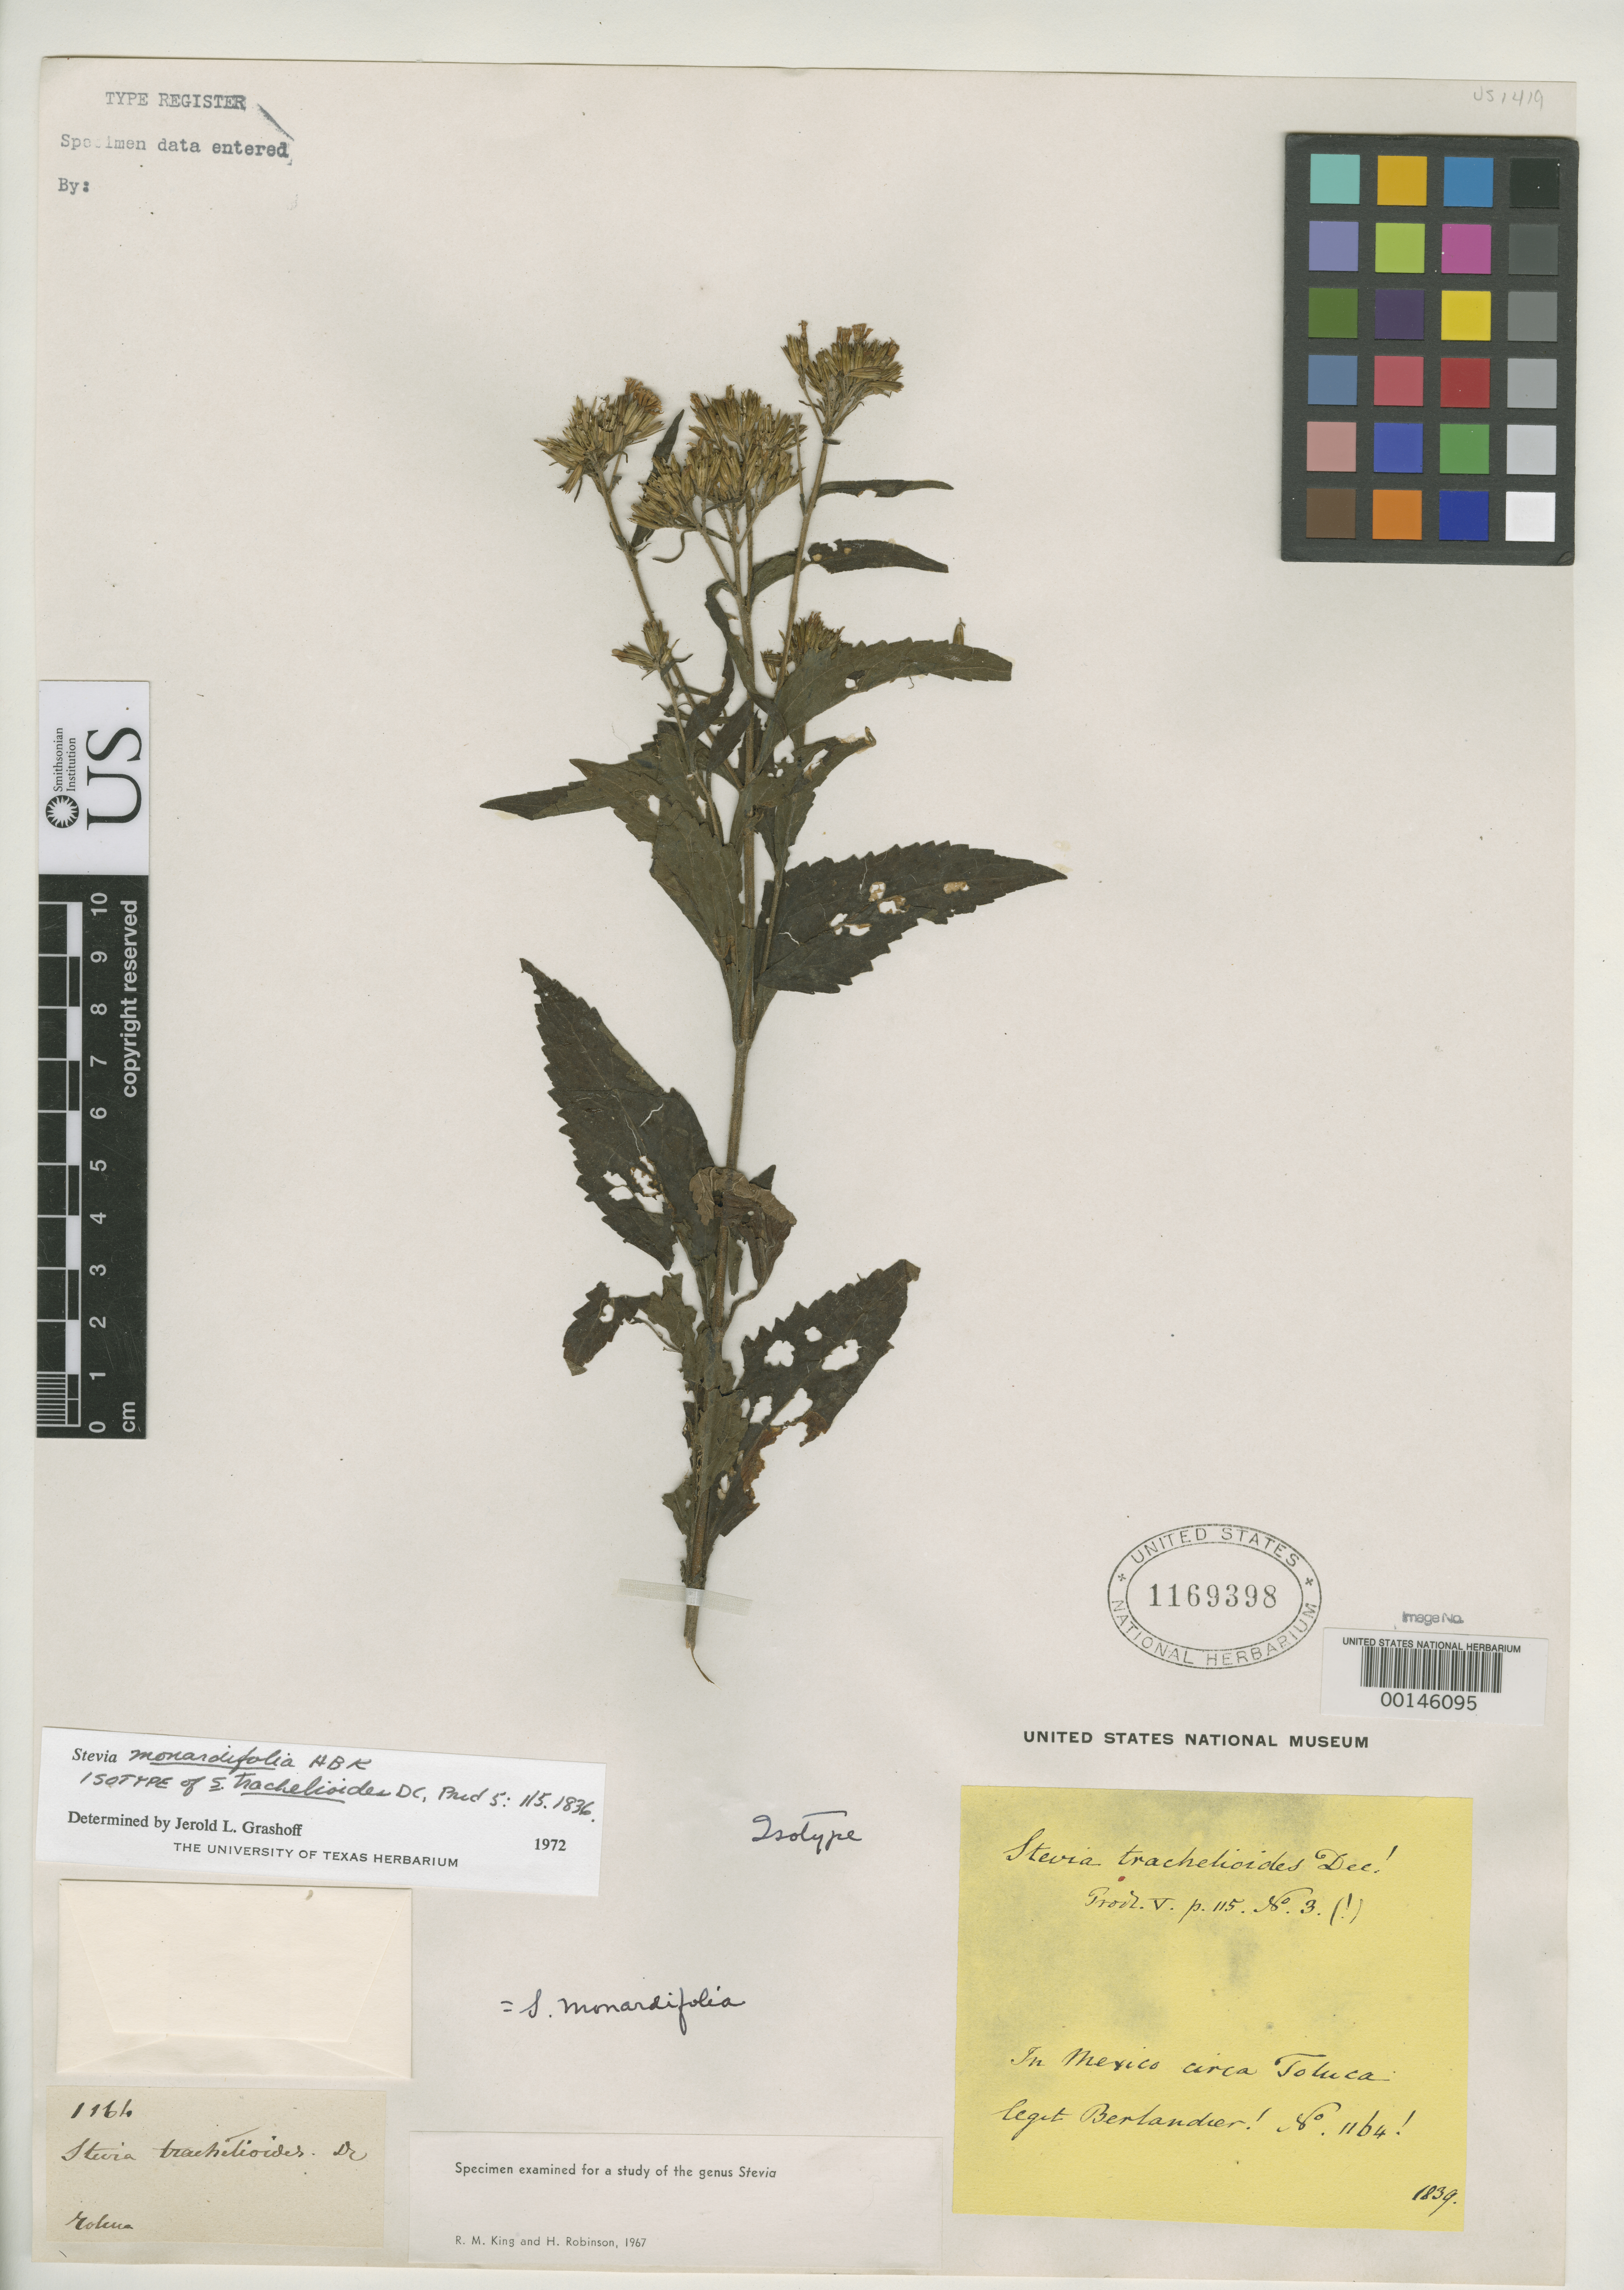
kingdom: Plantae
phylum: Tracheophyta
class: Magnoliopsida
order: Asterales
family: Asteraceae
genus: Stevia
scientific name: Stevia trachelioides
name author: DC.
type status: Isotype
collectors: J. L. Berlandier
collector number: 1164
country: Mexico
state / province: México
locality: Tolucana.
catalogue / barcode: US 1169398